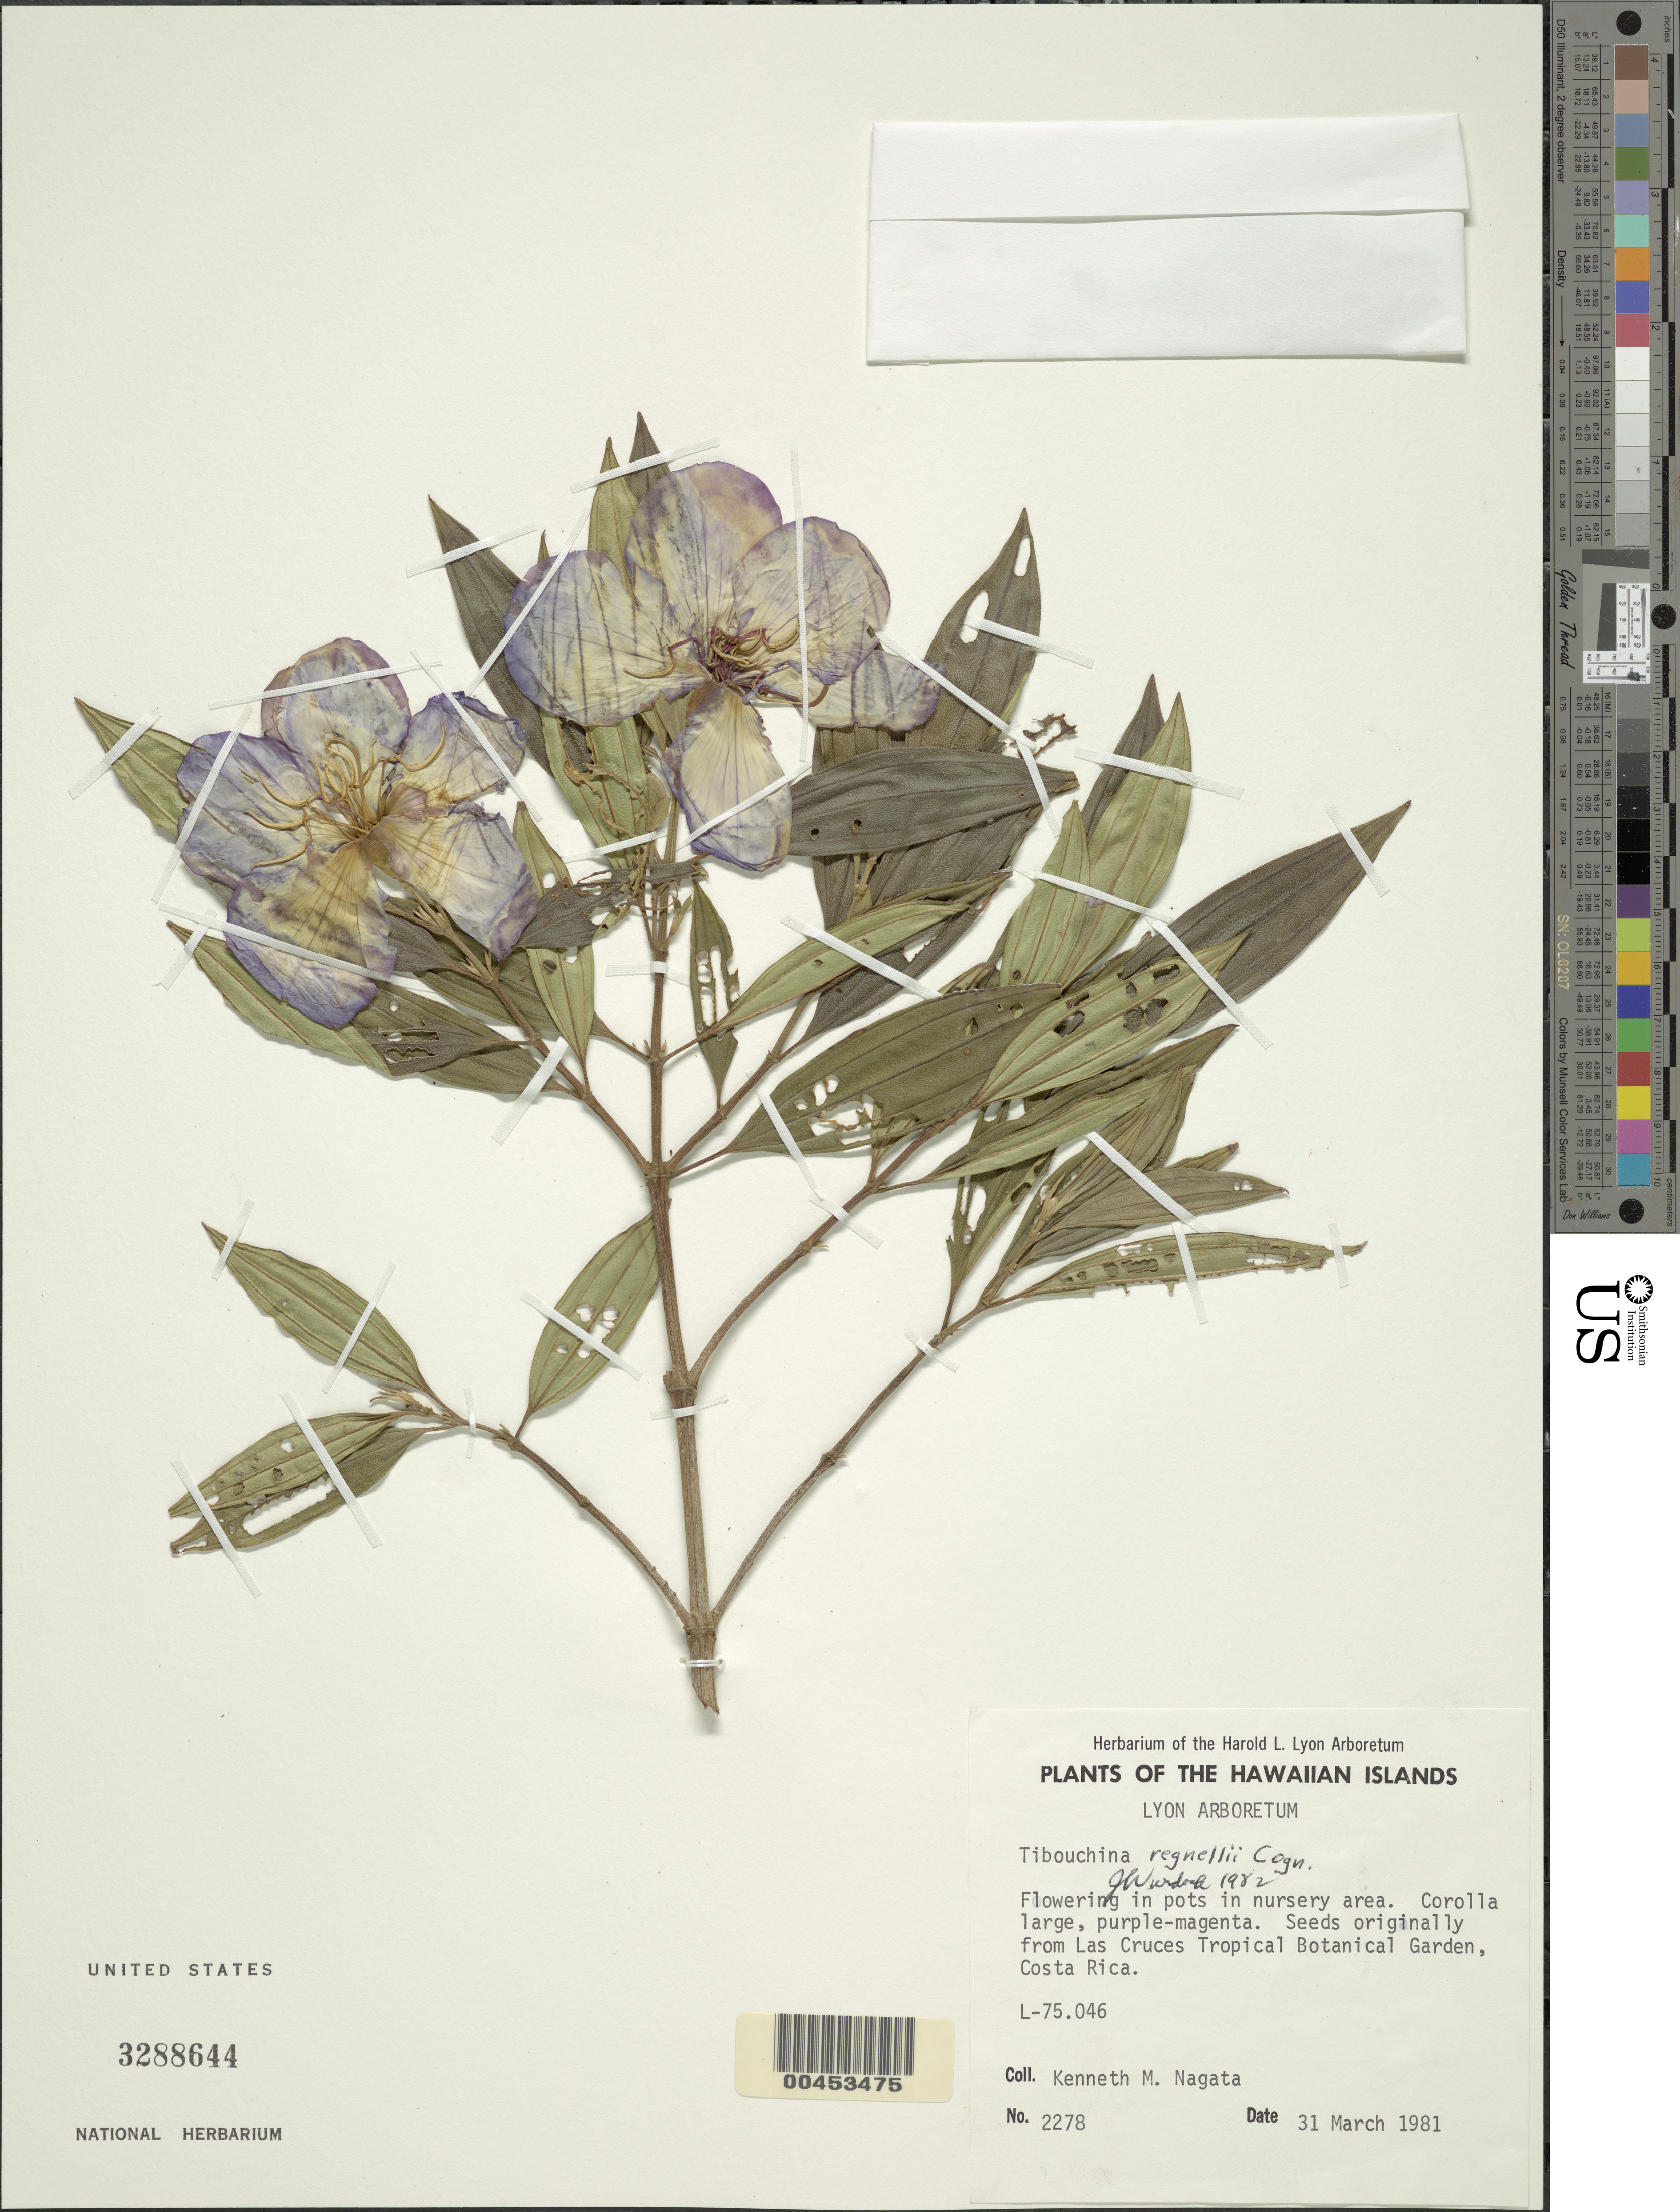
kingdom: Plantae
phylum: Tracheophyta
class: Magnoliopsida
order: Myrtales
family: Melastomataceae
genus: Pleroma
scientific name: Pleroma andersregnellii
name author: P.J.F. Guim. & Michelang.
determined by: Wagner, W. L., (BOT), Smithsonian Institution - National Museum of Natural History (UNITED STATES)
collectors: K. Nagata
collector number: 2278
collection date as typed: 31 Mar 1981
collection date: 1981-03-31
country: United States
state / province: Hawaii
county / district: Honolulu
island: Oahu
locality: Harold L. Lyon Arboretum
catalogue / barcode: US 3288644